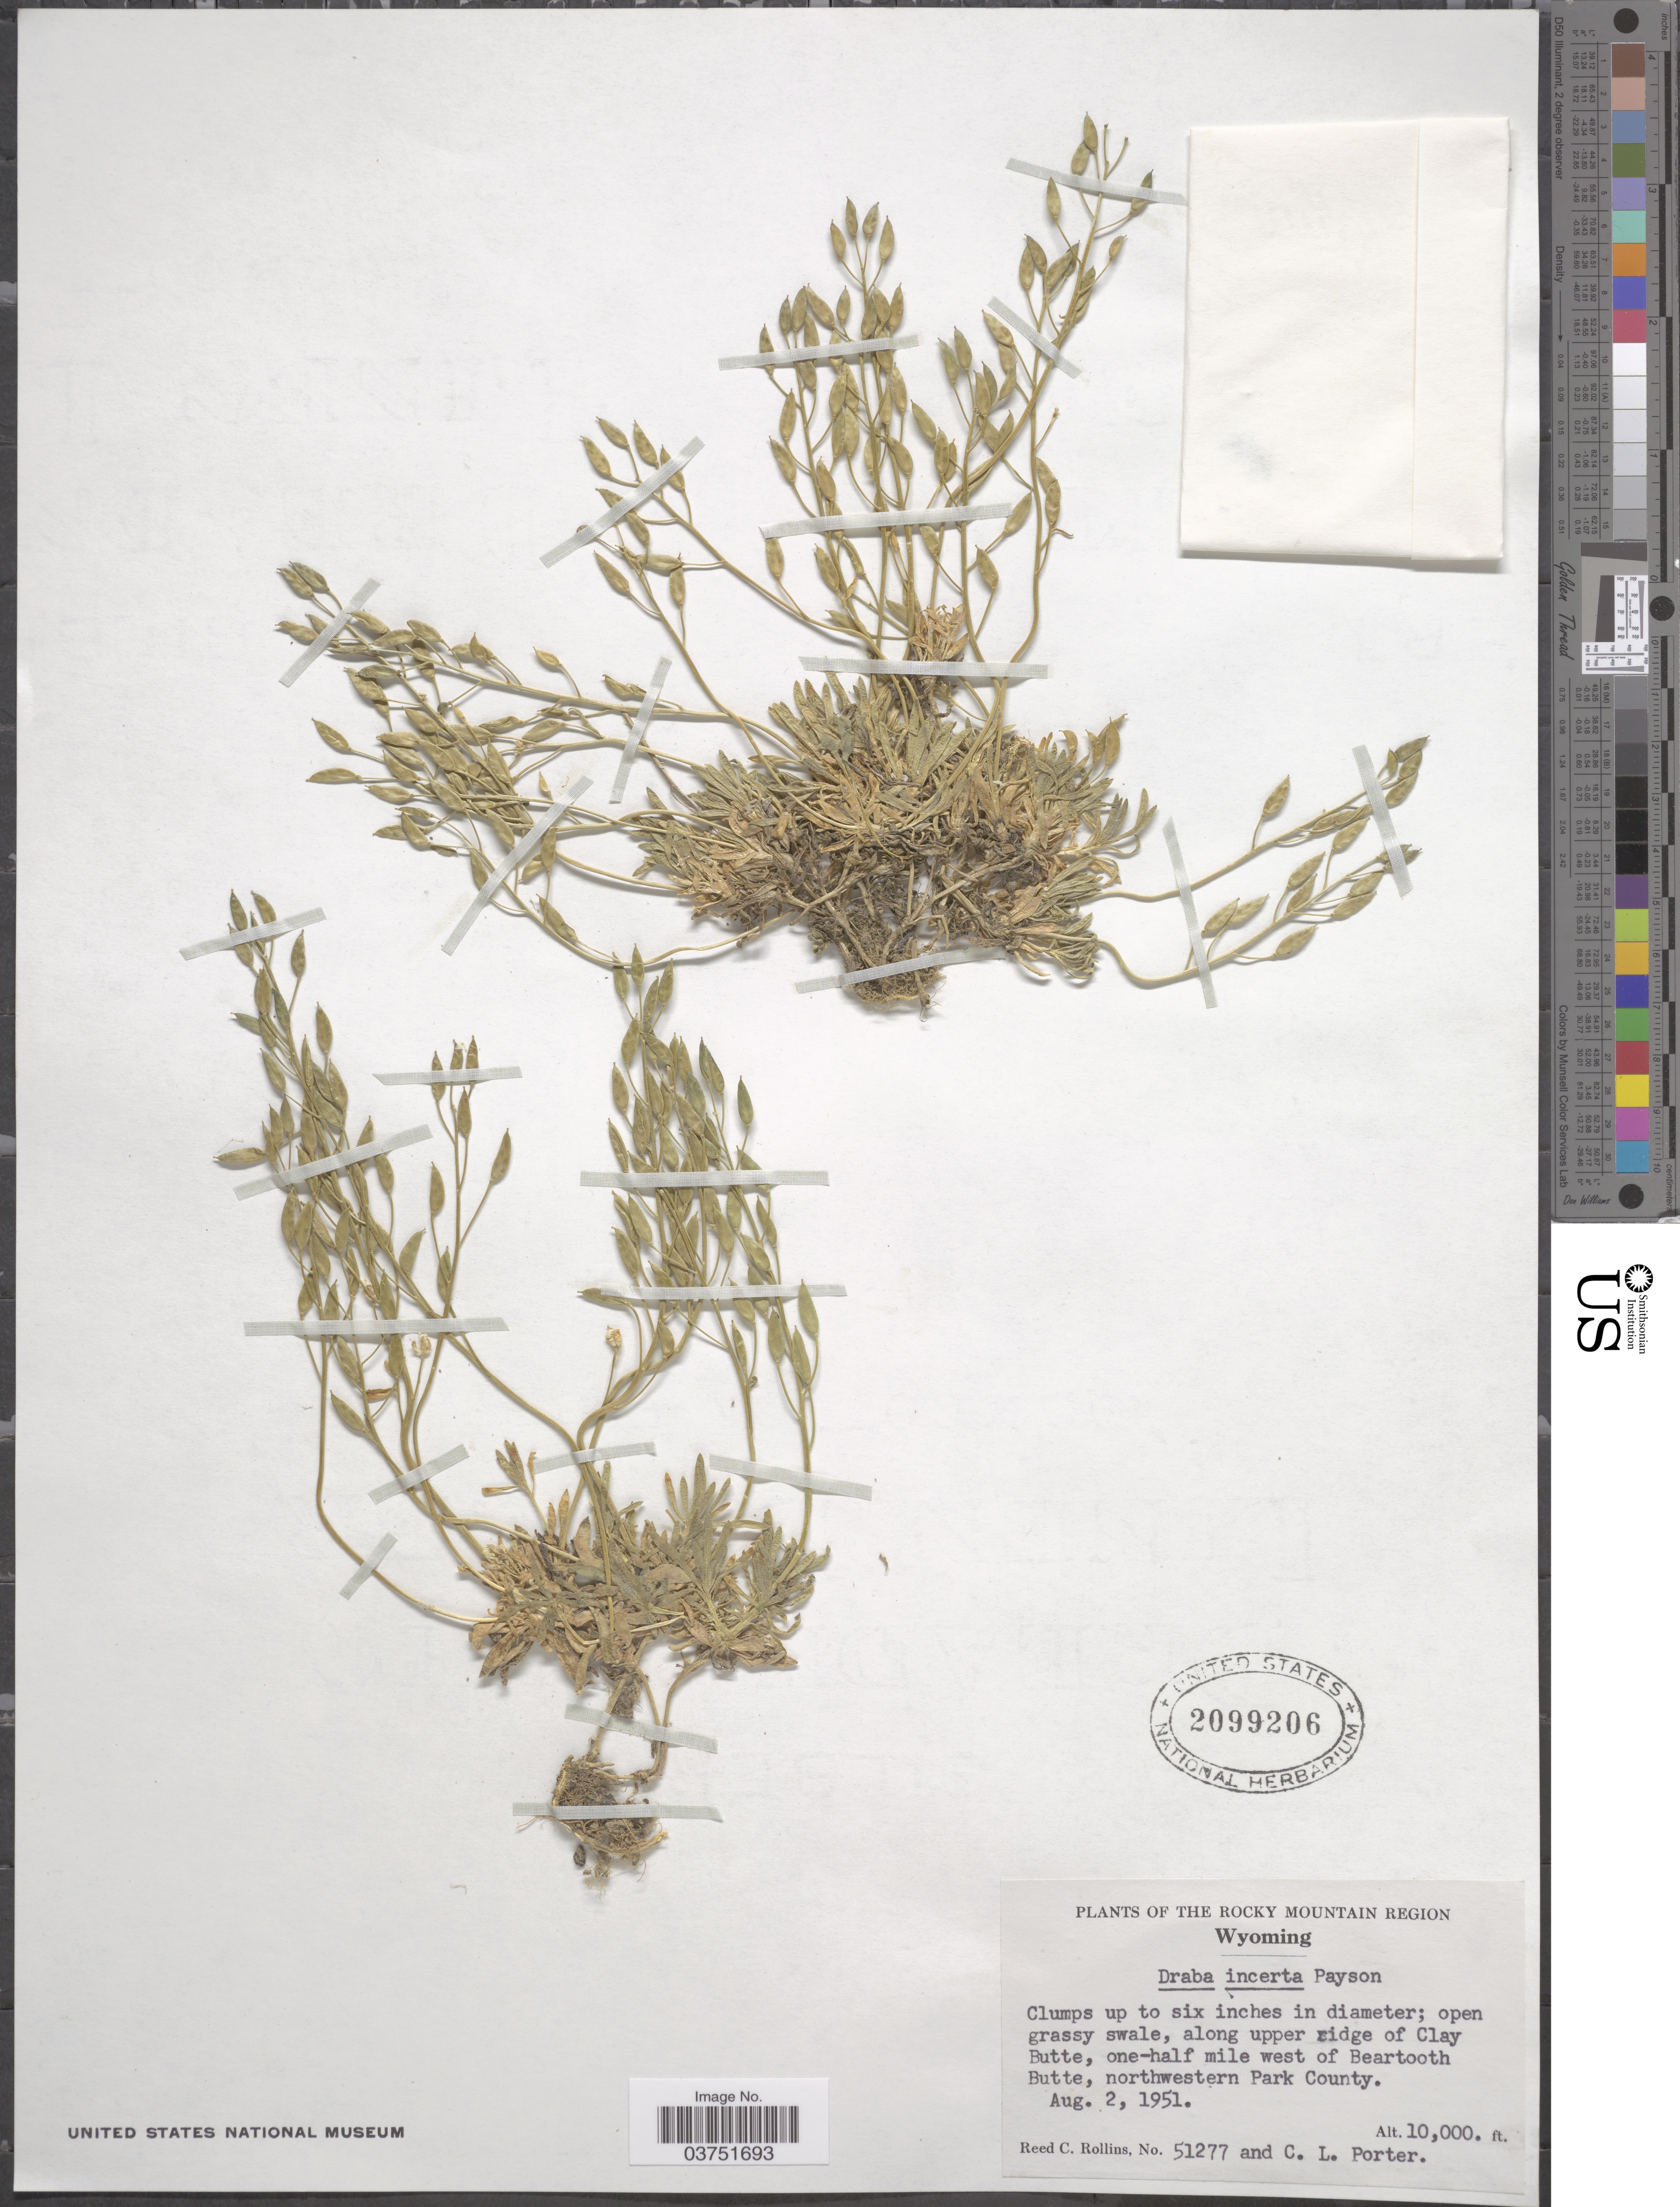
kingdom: Plantae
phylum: Tracheophyta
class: Magnoliopsida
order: Brassicales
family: Brassicaceae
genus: Draba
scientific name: Draba incerta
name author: Payson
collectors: R. C. Rollins & C. L. Porter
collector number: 51277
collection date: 1951-08-02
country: United States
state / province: Wyoming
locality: Rocky Mountain Region. Along upper ridge of Clay Butte, one-half mile west of Beartooth Butte, northwestern Park County.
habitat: open grassy swale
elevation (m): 3048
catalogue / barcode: US 2099206